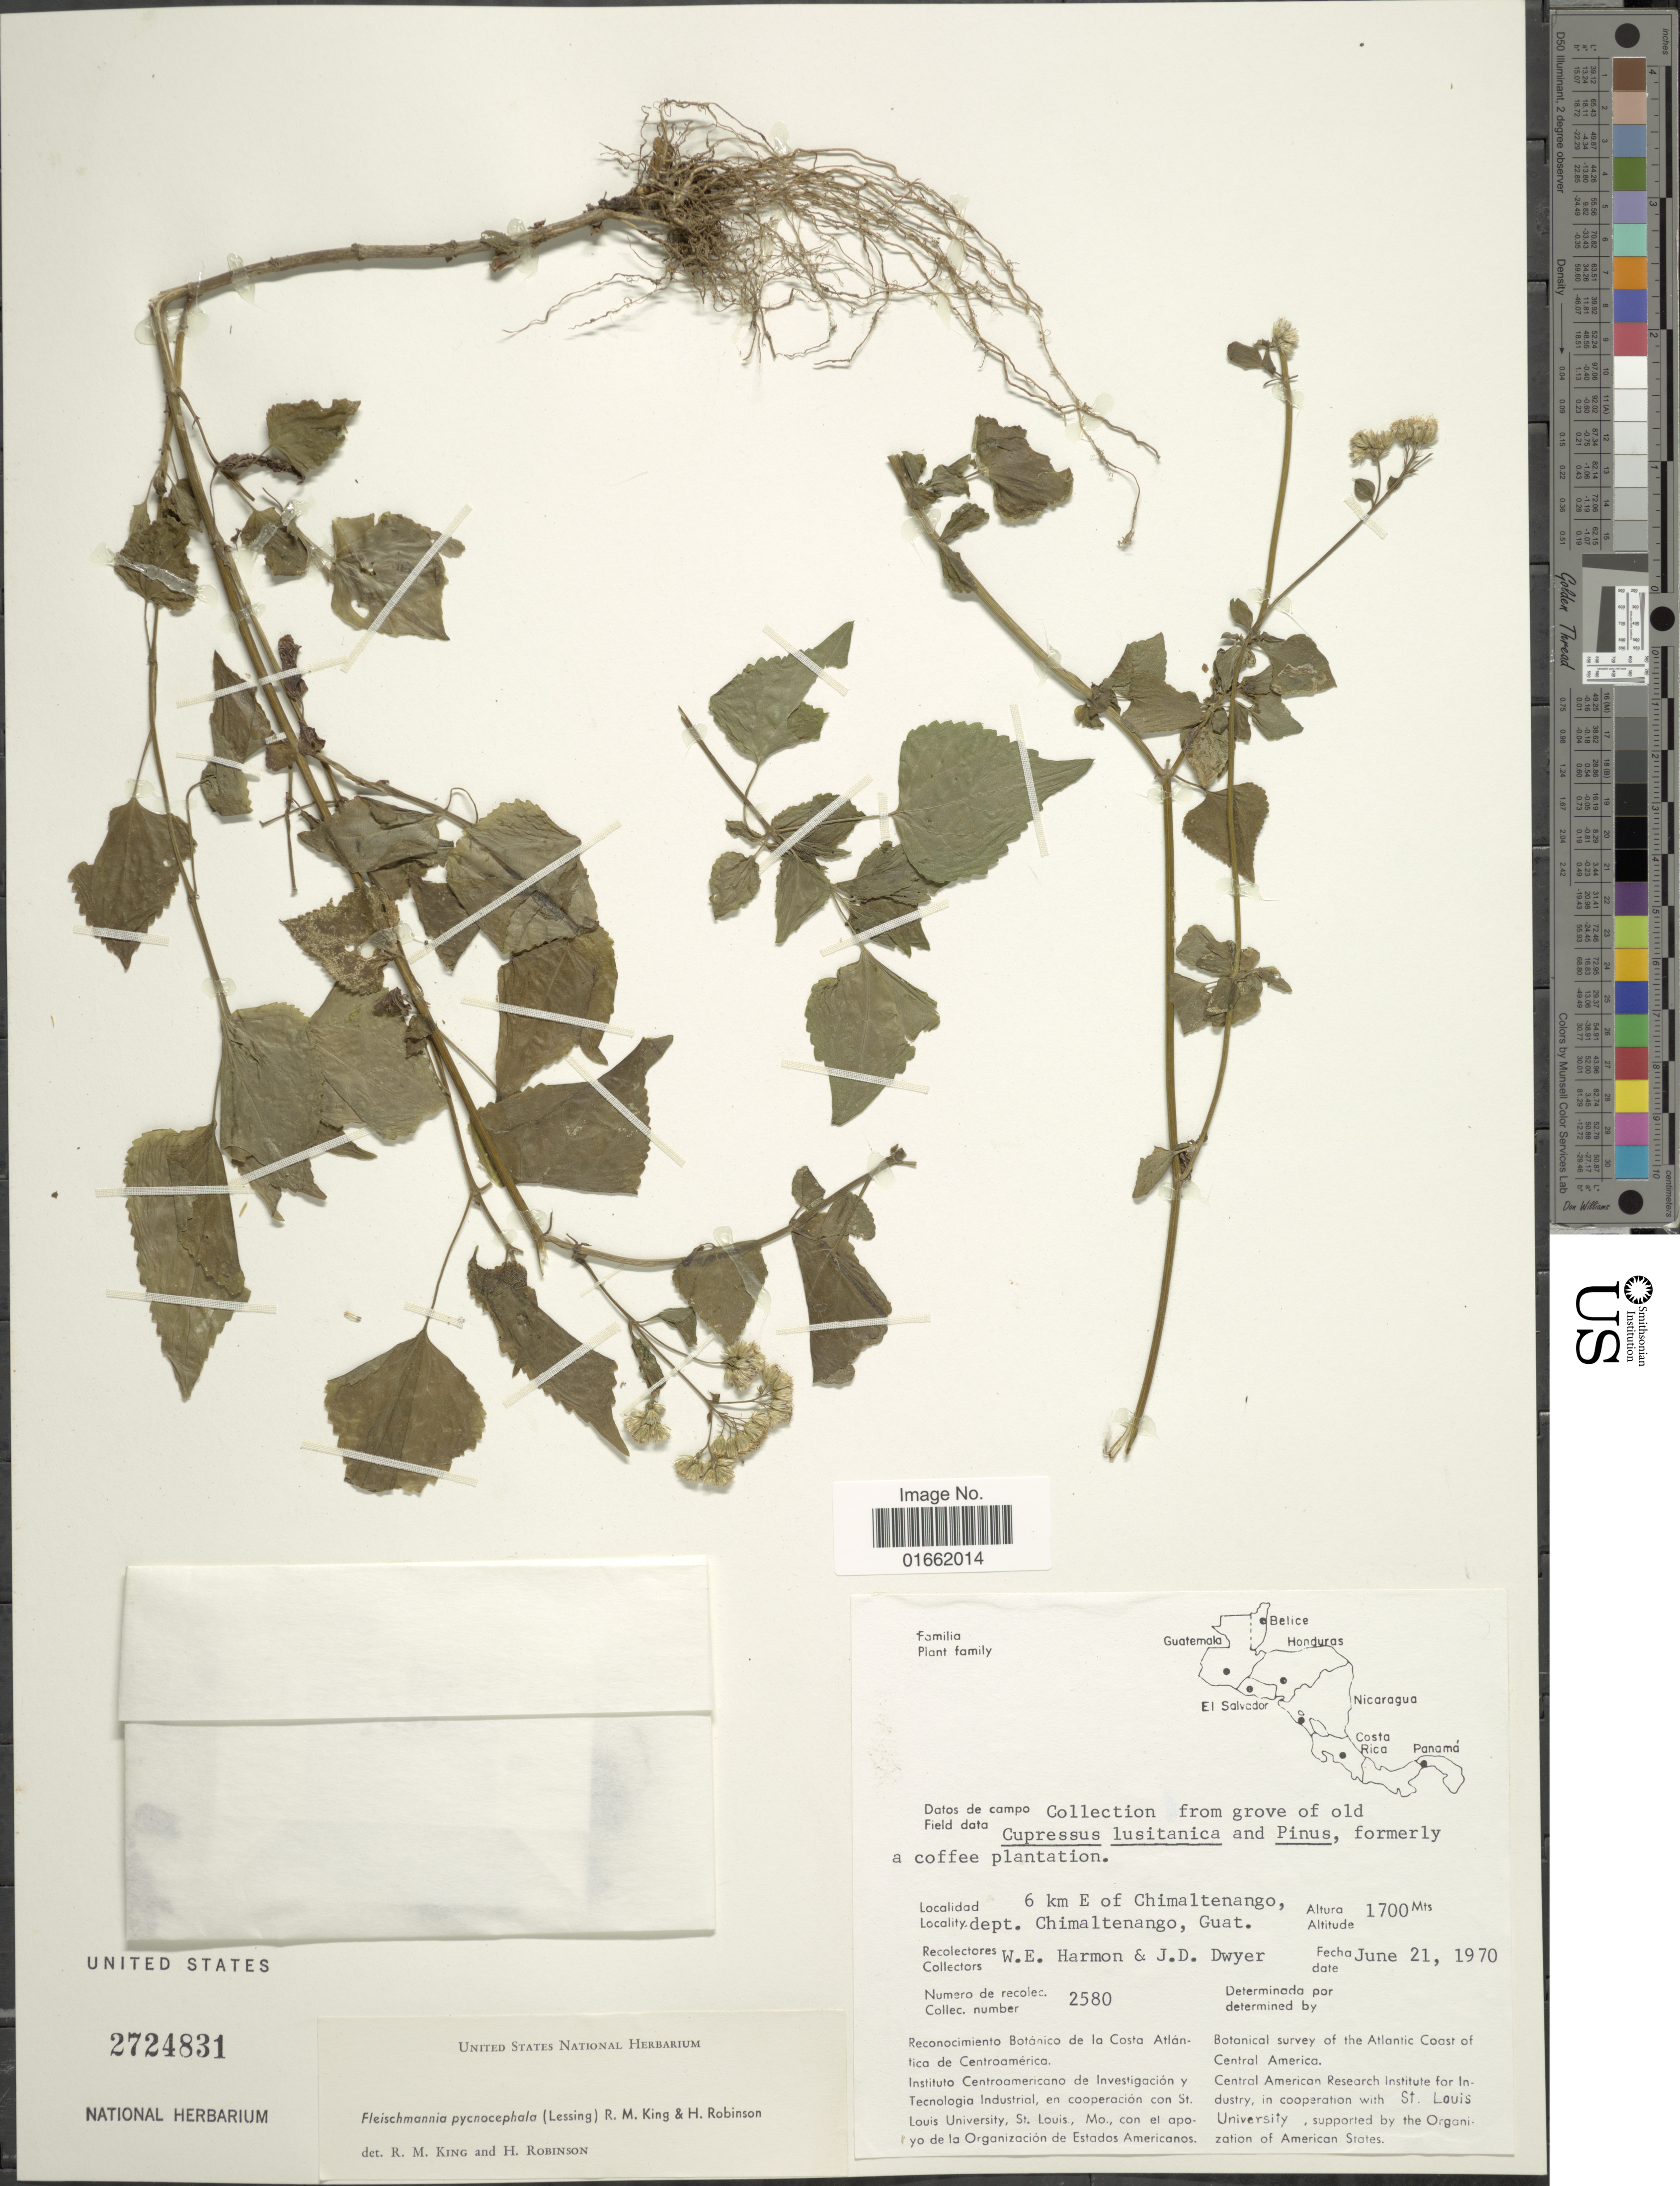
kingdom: Plantae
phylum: Tracheophyta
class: Magnoliopsida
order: Asterales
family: Asteraceae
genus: Fleischmannia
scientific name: Fleischmannia pycnocephaloides f. glandulifera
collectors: W. E. Harmon & J. D. Dwyer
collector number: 2/580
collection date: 1970-06-21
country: Guatemala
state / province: Chimaltenango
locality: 6 km E of Chimaltenango, dept. Chimaltenango, Guat.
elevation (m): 1700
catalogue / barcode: US 2724831